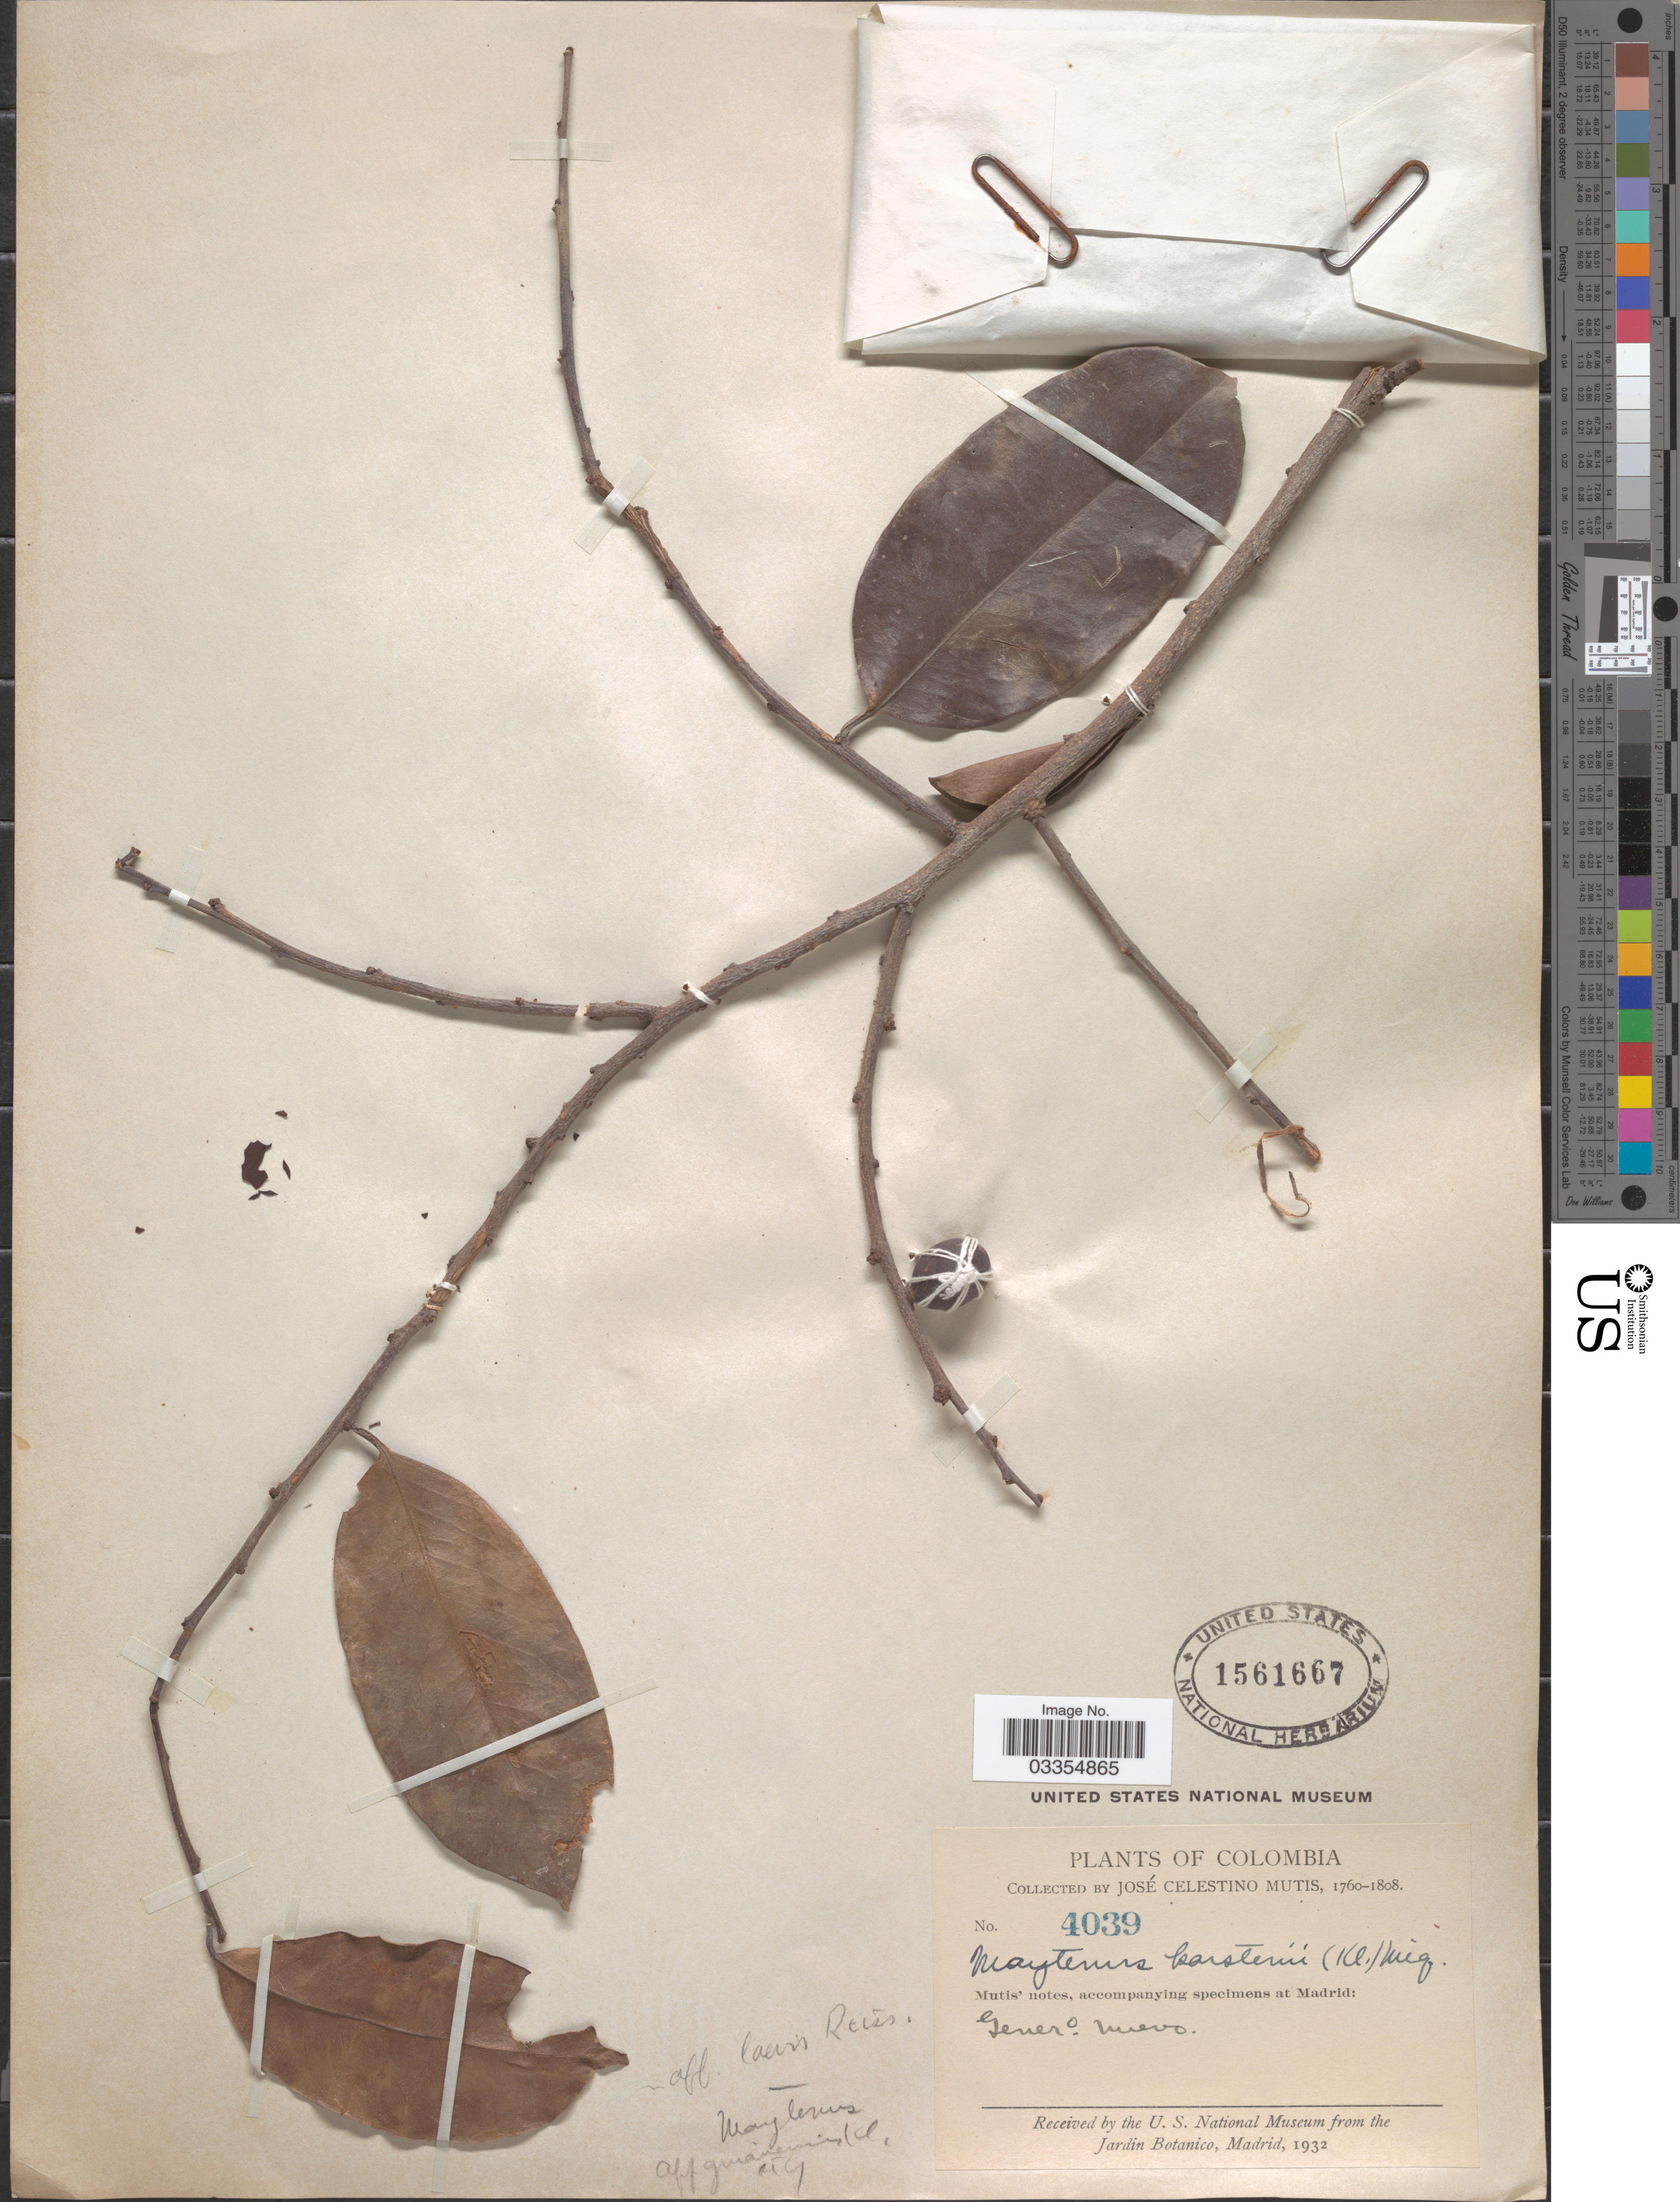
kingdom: Plantae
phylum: Tracheophyta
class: Magnoliopsida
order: Celastrales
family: Celastraceae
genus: Maytenus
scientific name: Maytenus laevis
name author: Reissek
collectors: J. C. B. Mutis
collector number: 4039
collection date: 1760/1808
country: Colombia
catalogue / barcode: US 1561667